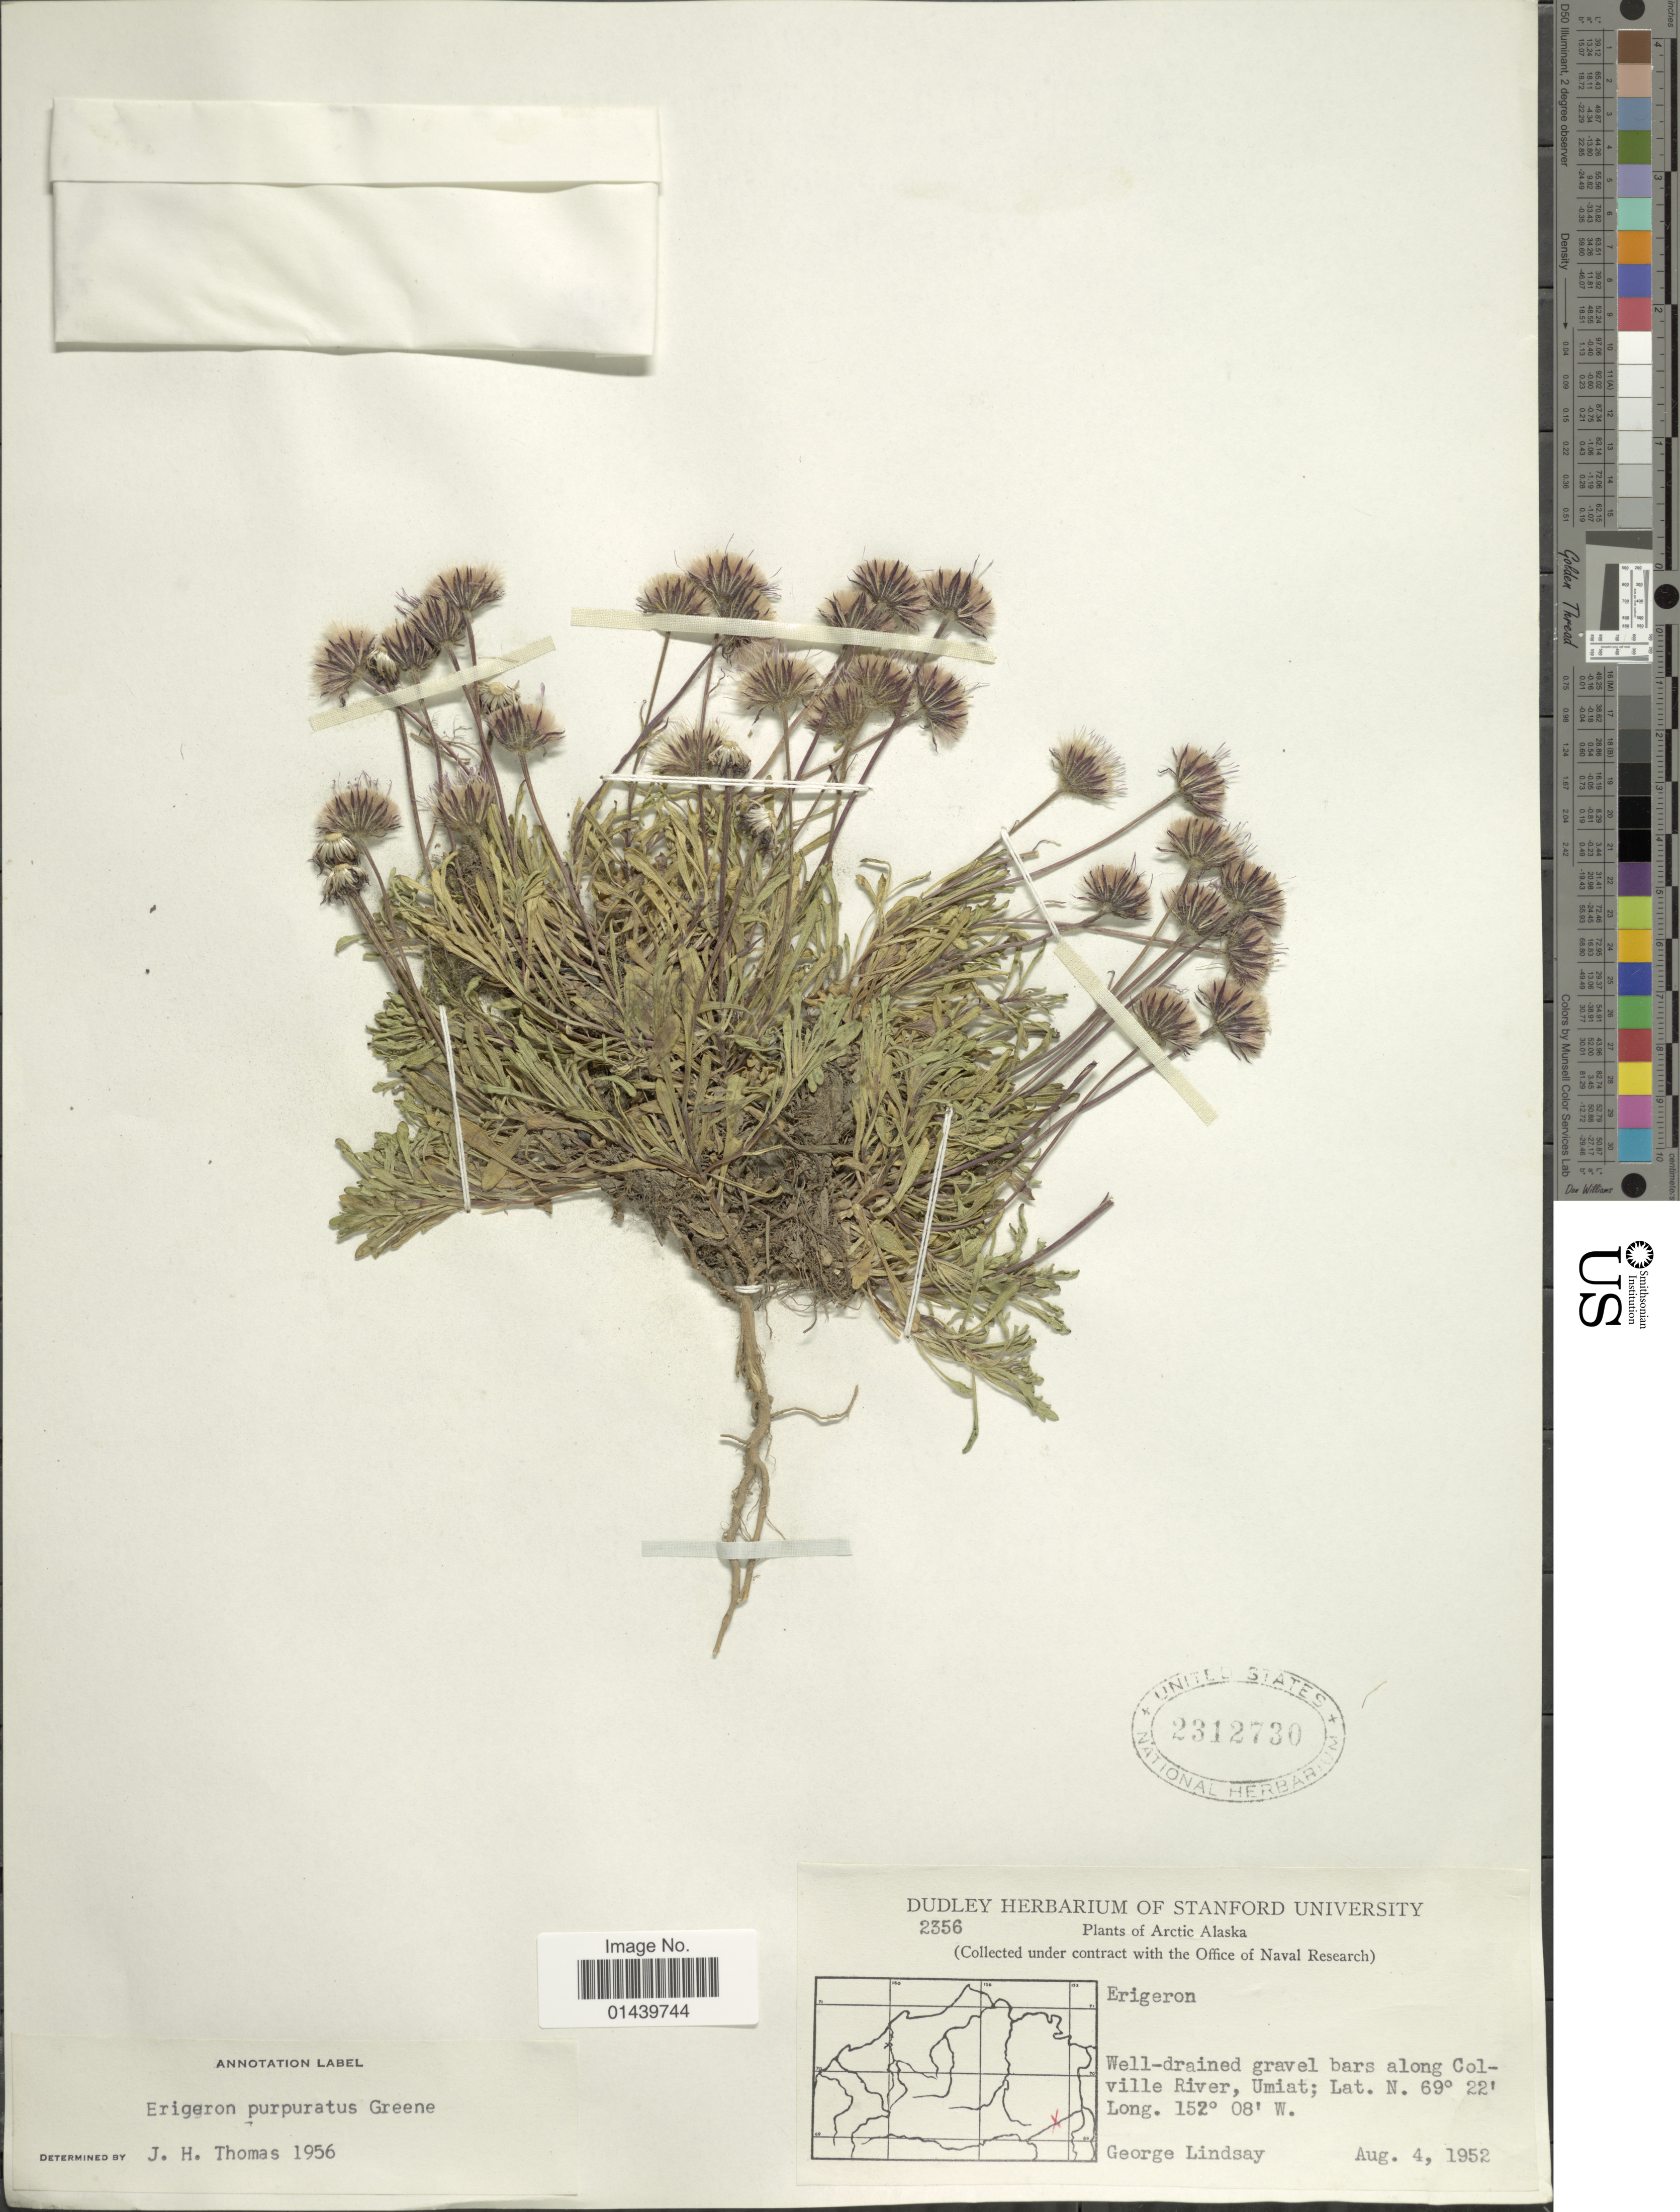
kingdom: Plantae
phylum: Tracheophyta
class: Magnoliopsida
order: Asterales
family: Asteraceae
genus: Erigeron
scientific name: Erigeron purpuratus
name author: Greene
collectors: G. Lindsay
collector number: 2356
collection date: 1952-08-04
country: United States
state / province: Alaska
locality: Arctic Alaska. Well-drained gravel bars along Colville River, Umiat.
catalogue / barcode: US 2312730